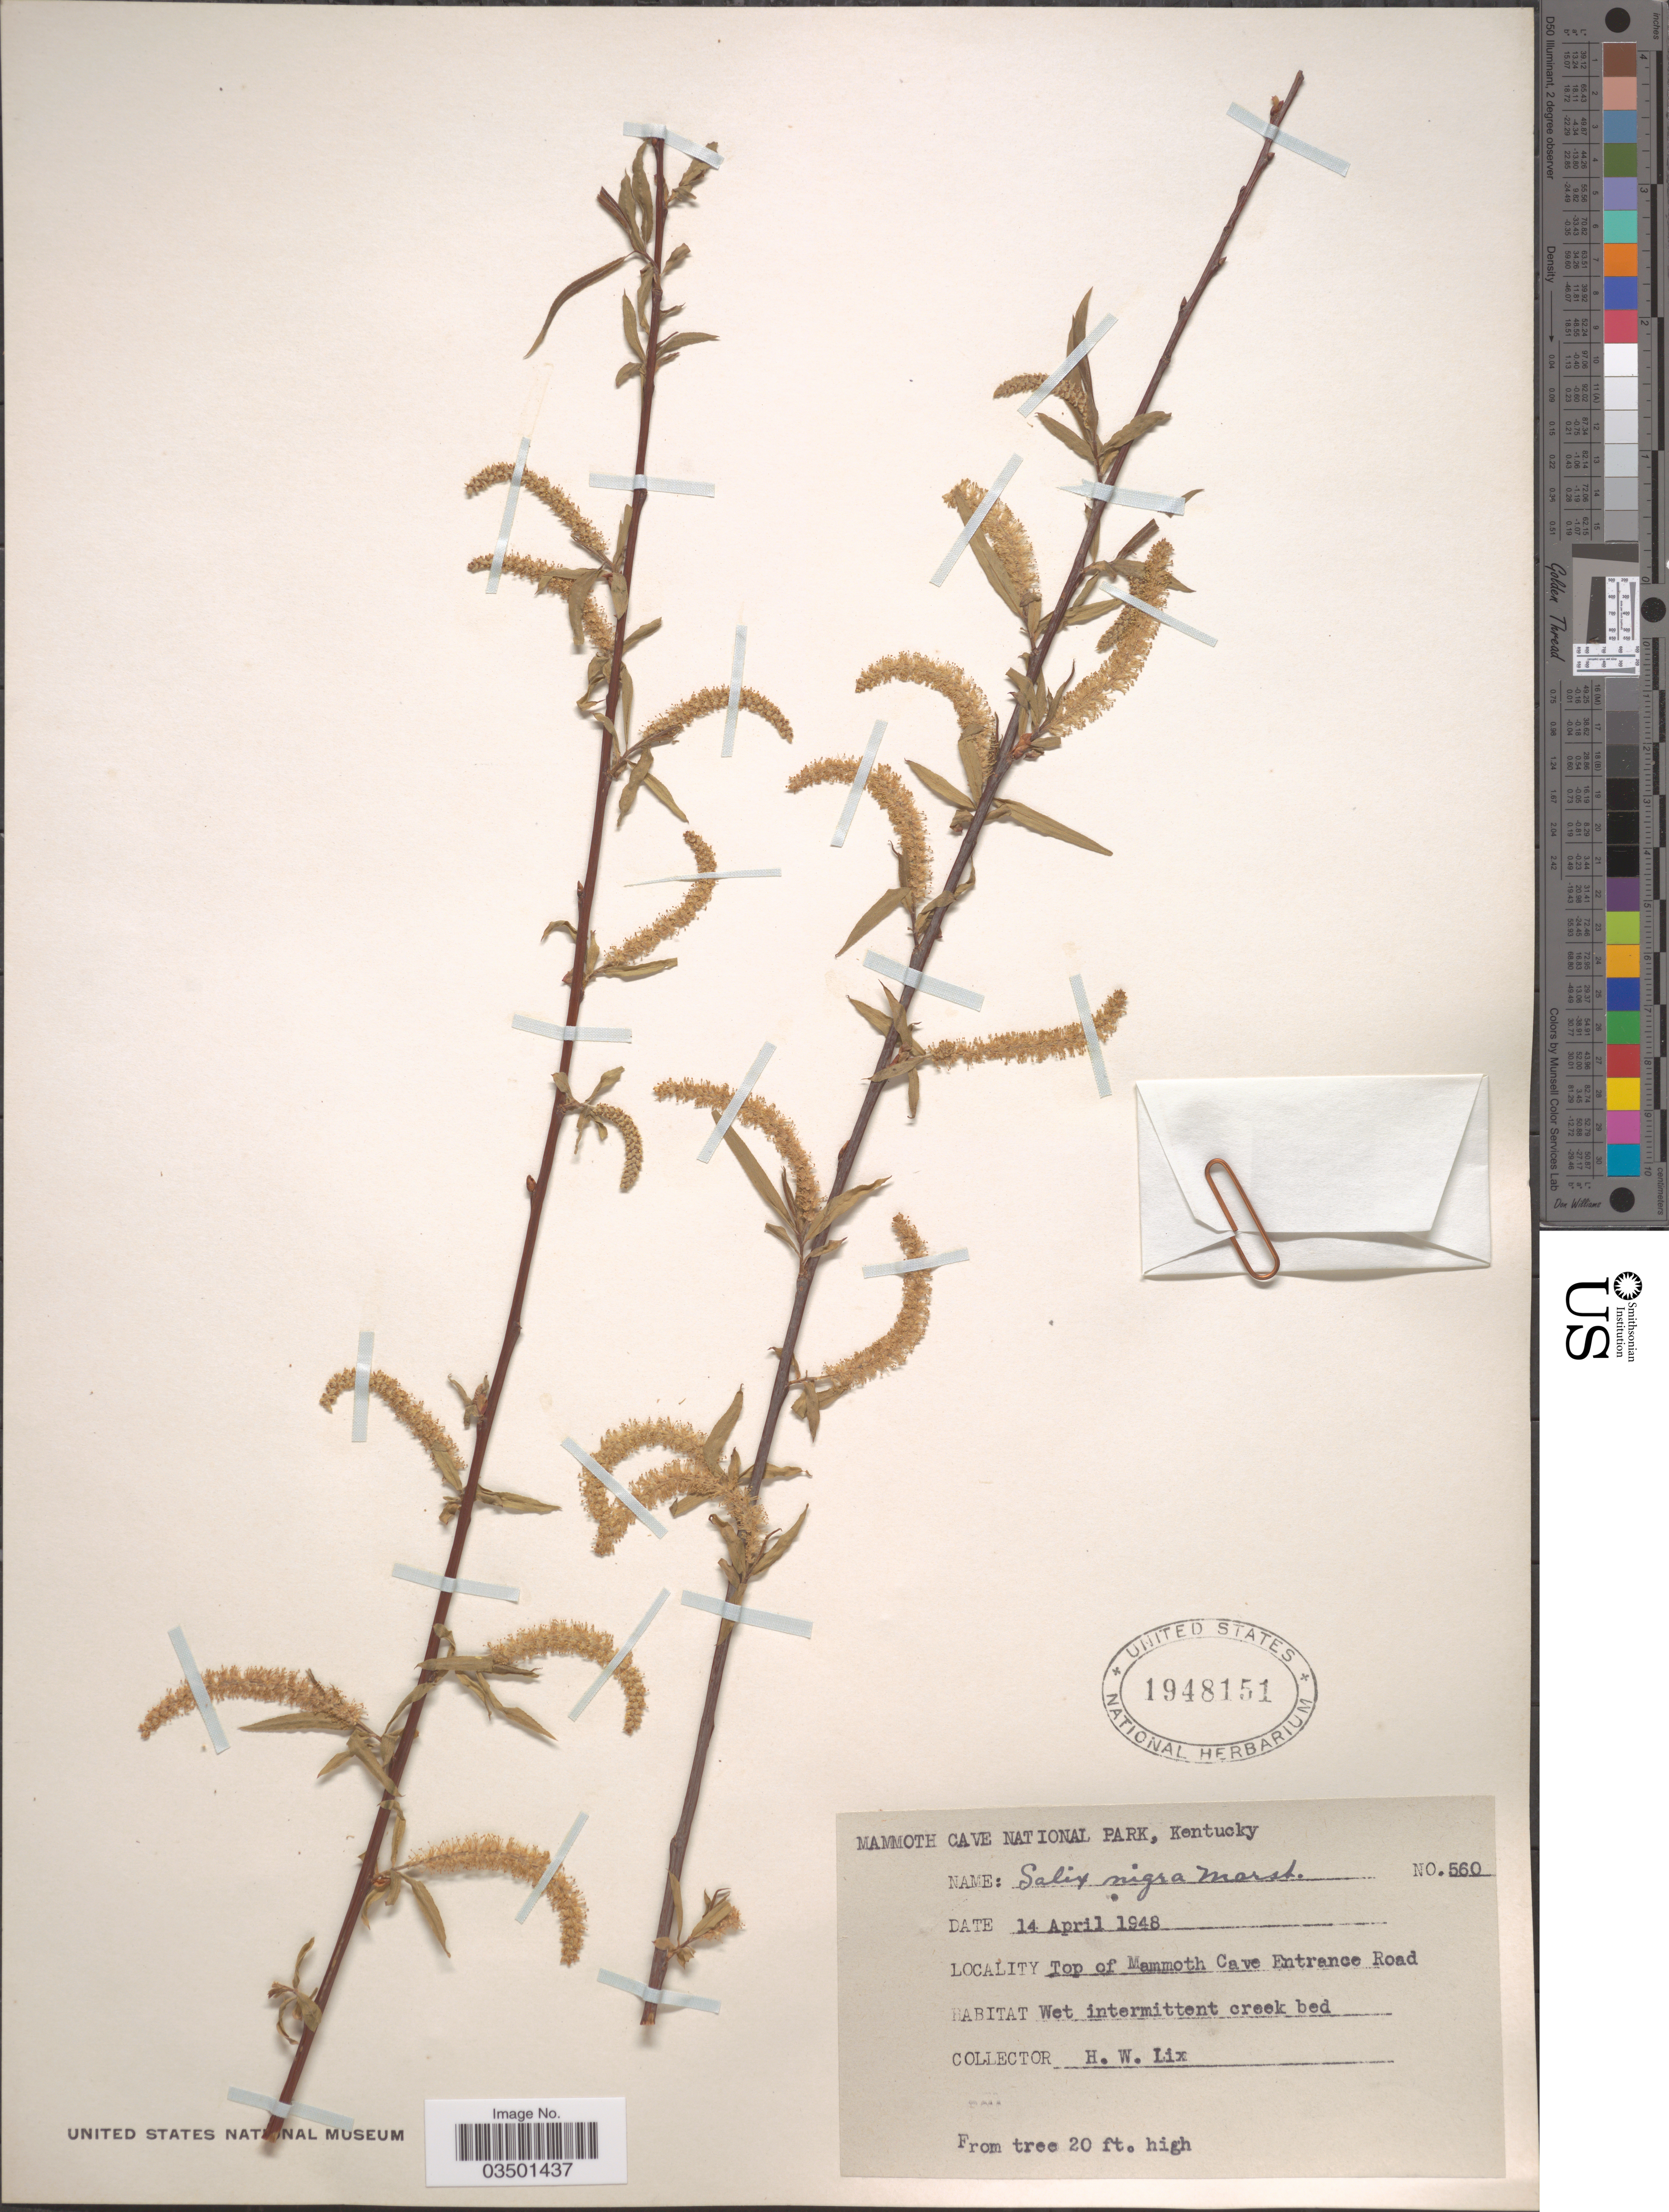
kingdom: Plantae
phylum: Tracheophyta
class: Magnoliopsida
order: Malpighiales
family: Salicaceae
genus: Salix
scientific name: Salix nigra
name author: Marshall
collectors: H. W. Lix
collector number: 560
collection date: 1948-04-14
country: United States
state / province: Kentucky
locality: Mammoth Cave National Park, Top of Mammoth Cave Entrance Road.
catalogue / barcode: US 1948151